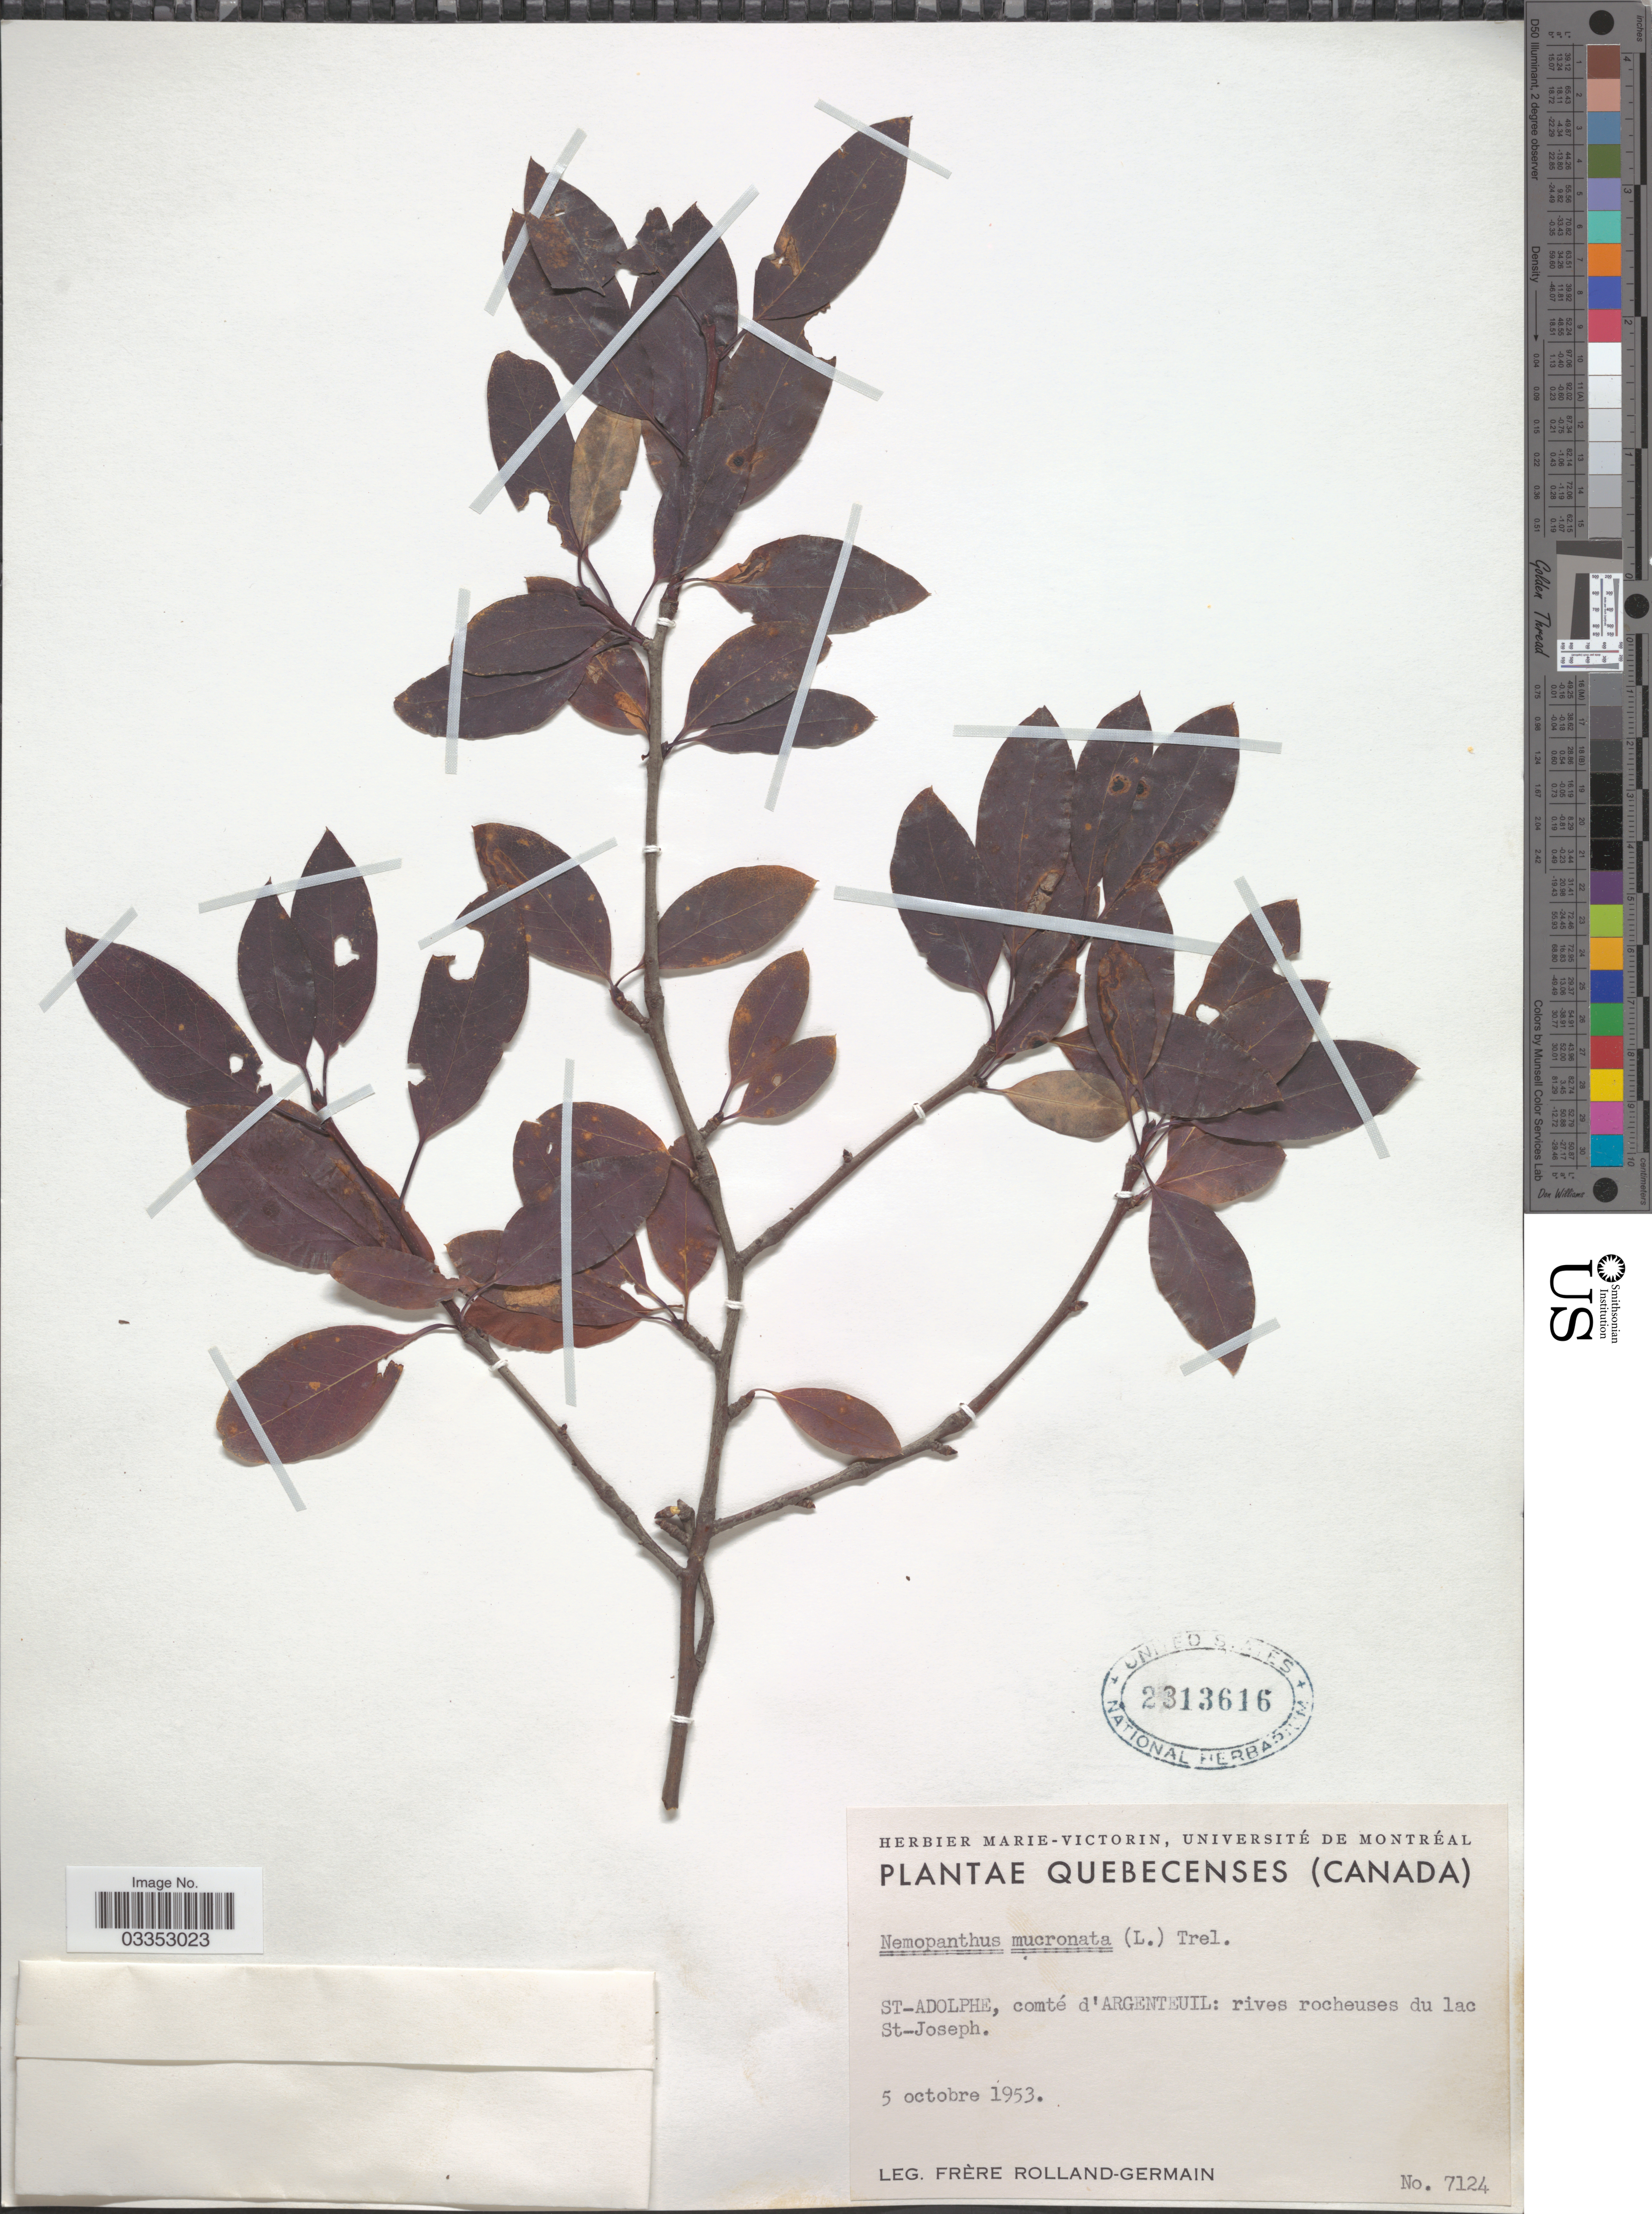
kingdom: Plantae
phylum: Tracheophyta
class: Magnoliopsida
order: Aquifoliales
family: Aquifoliaceae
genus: Nemopanthus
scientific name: Nemopanthus mucronatus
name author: (L.) Trel.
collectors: Rolland-Germain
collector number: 7124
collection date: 1953-10-05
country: Canada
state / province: Quebec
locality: St-Adolphe, comté d'Argenteuil: rives rocheuses du lac St-Joseph.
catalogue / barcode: US 2313616